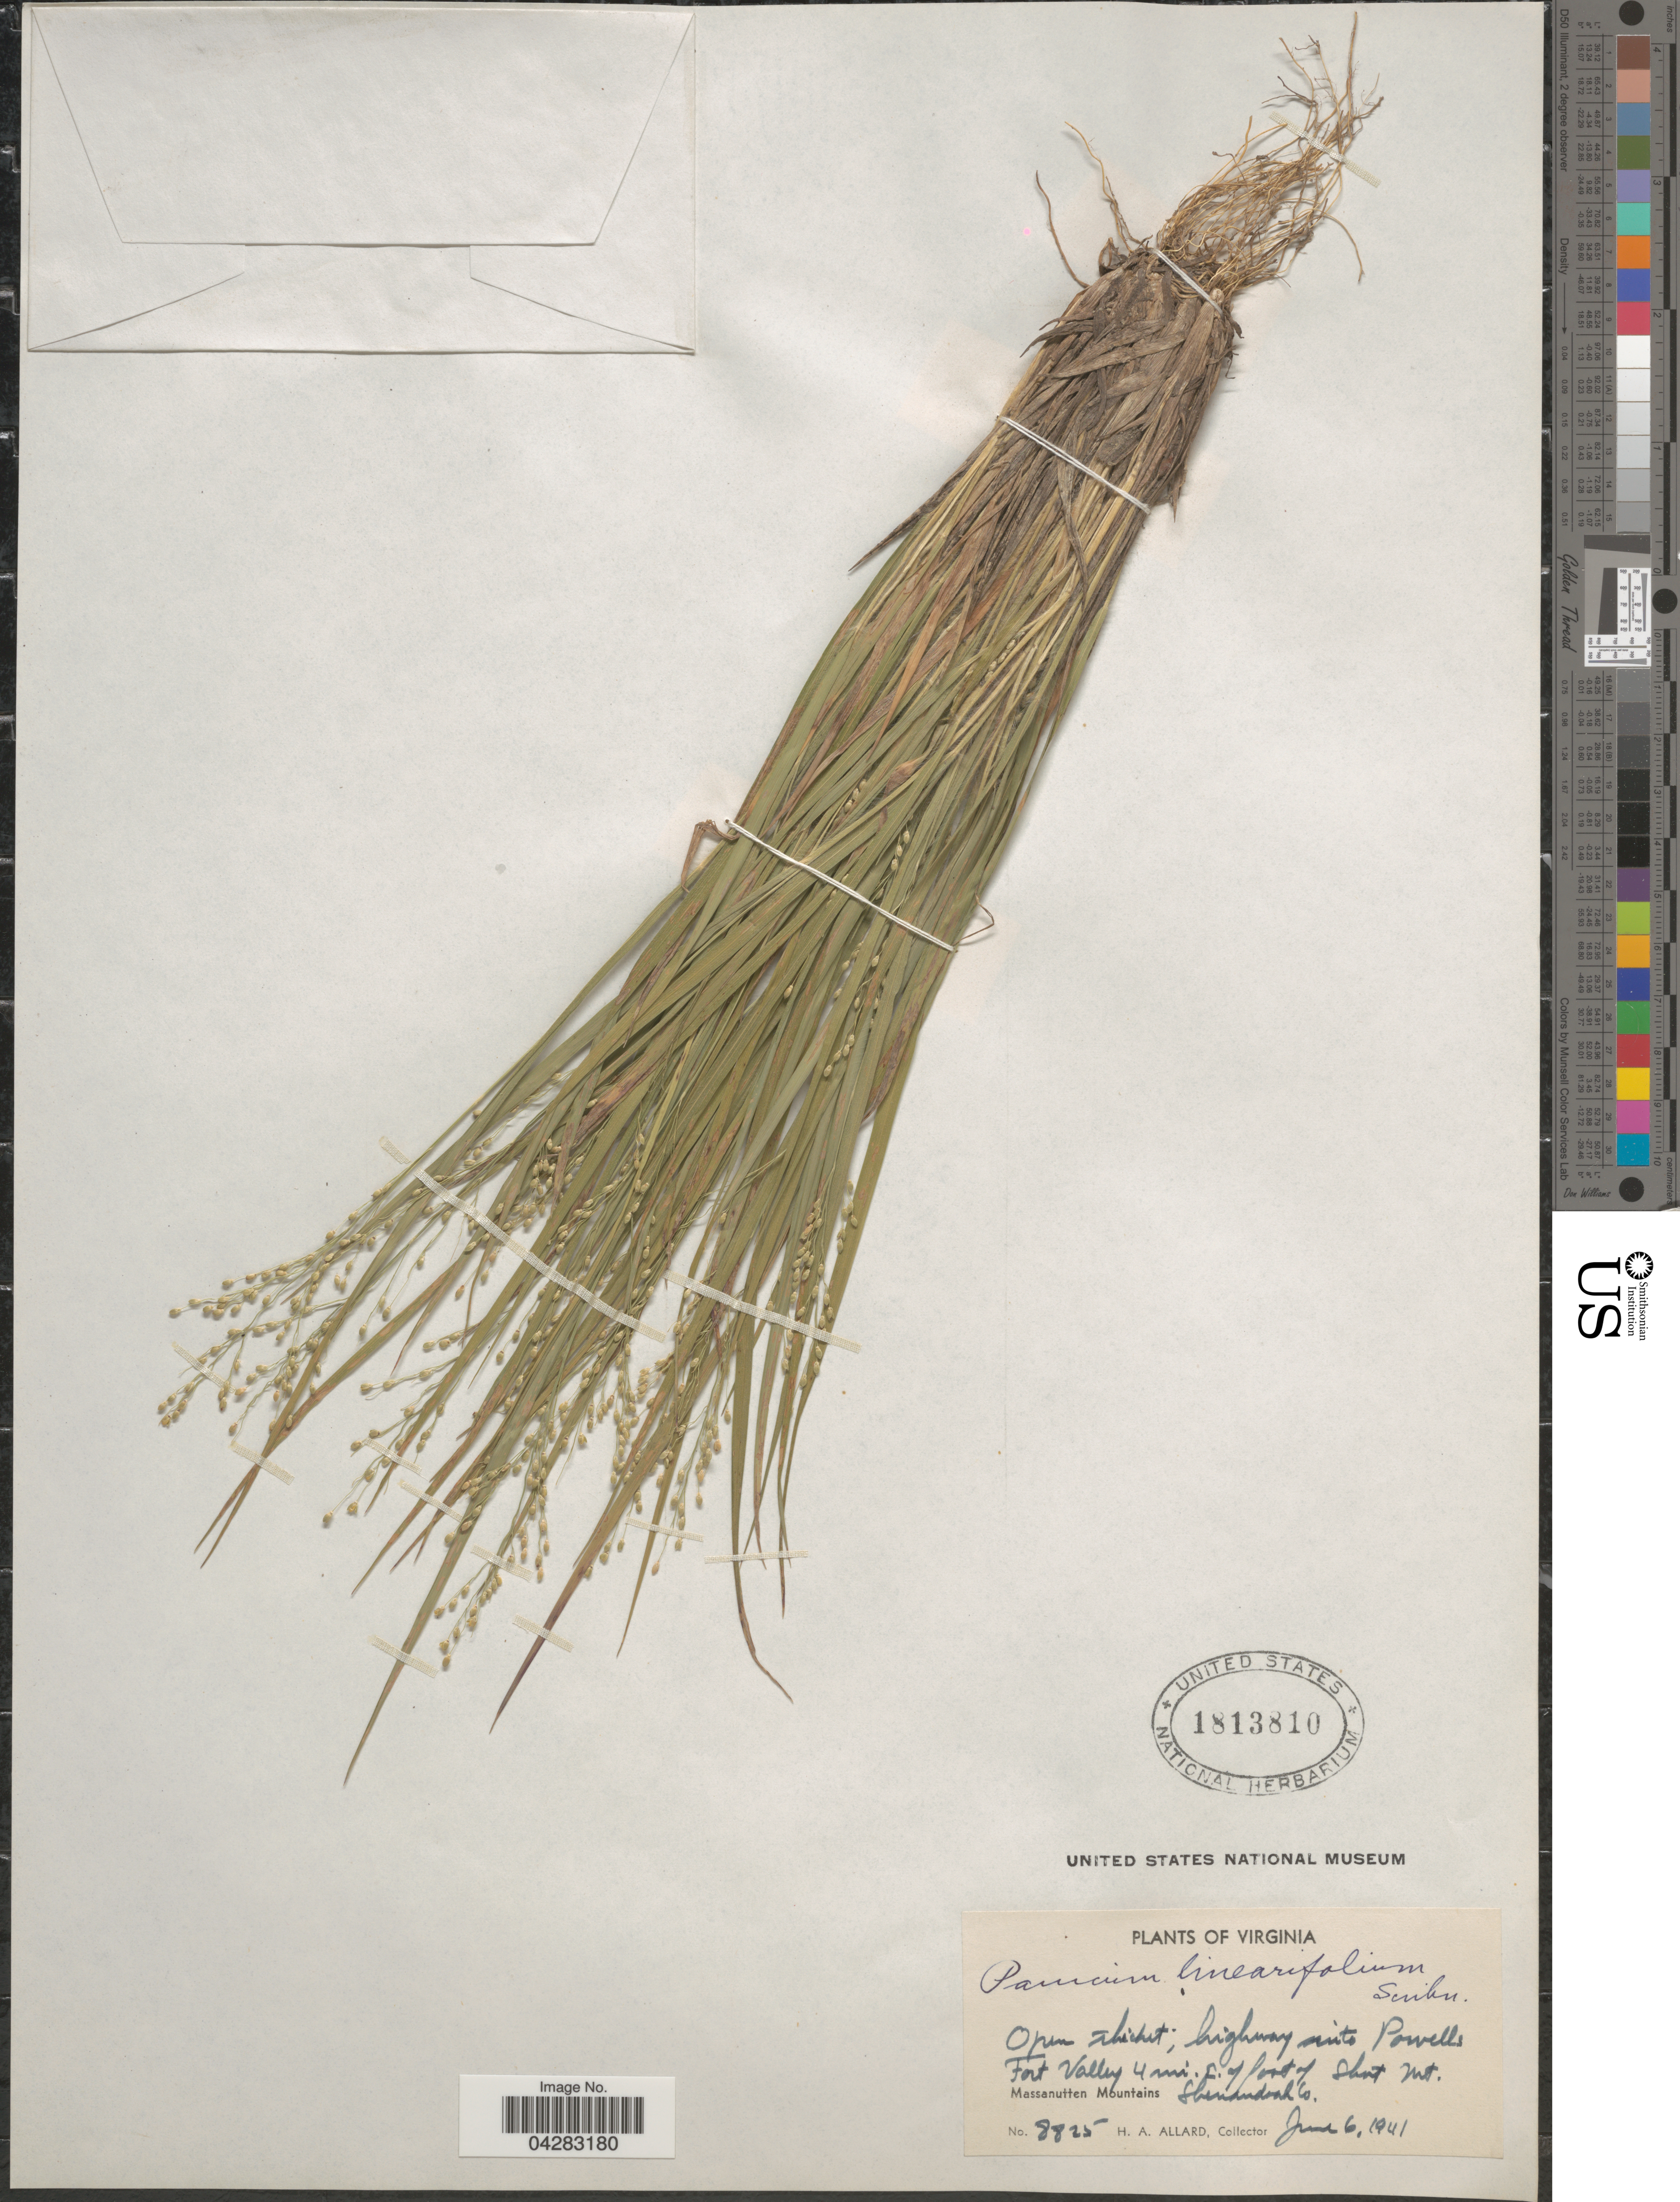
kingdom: Plantae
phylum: Tracheophyta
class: Liliopsida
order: Poales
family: Poaceae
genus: Dichanthelium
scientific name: Dichanthelium linearifolium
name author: (Scribn.) Gould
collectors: H. A. Allard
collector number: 8825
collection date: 1941-06-06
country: United States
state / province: Virginia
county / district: Shenandoah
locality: Open thicket; highway into Powells Fort Valley 4 mi. E. of foot of Short Mt. Massanutten Mountains. Shenandoah Co.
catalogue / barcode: US 1813810